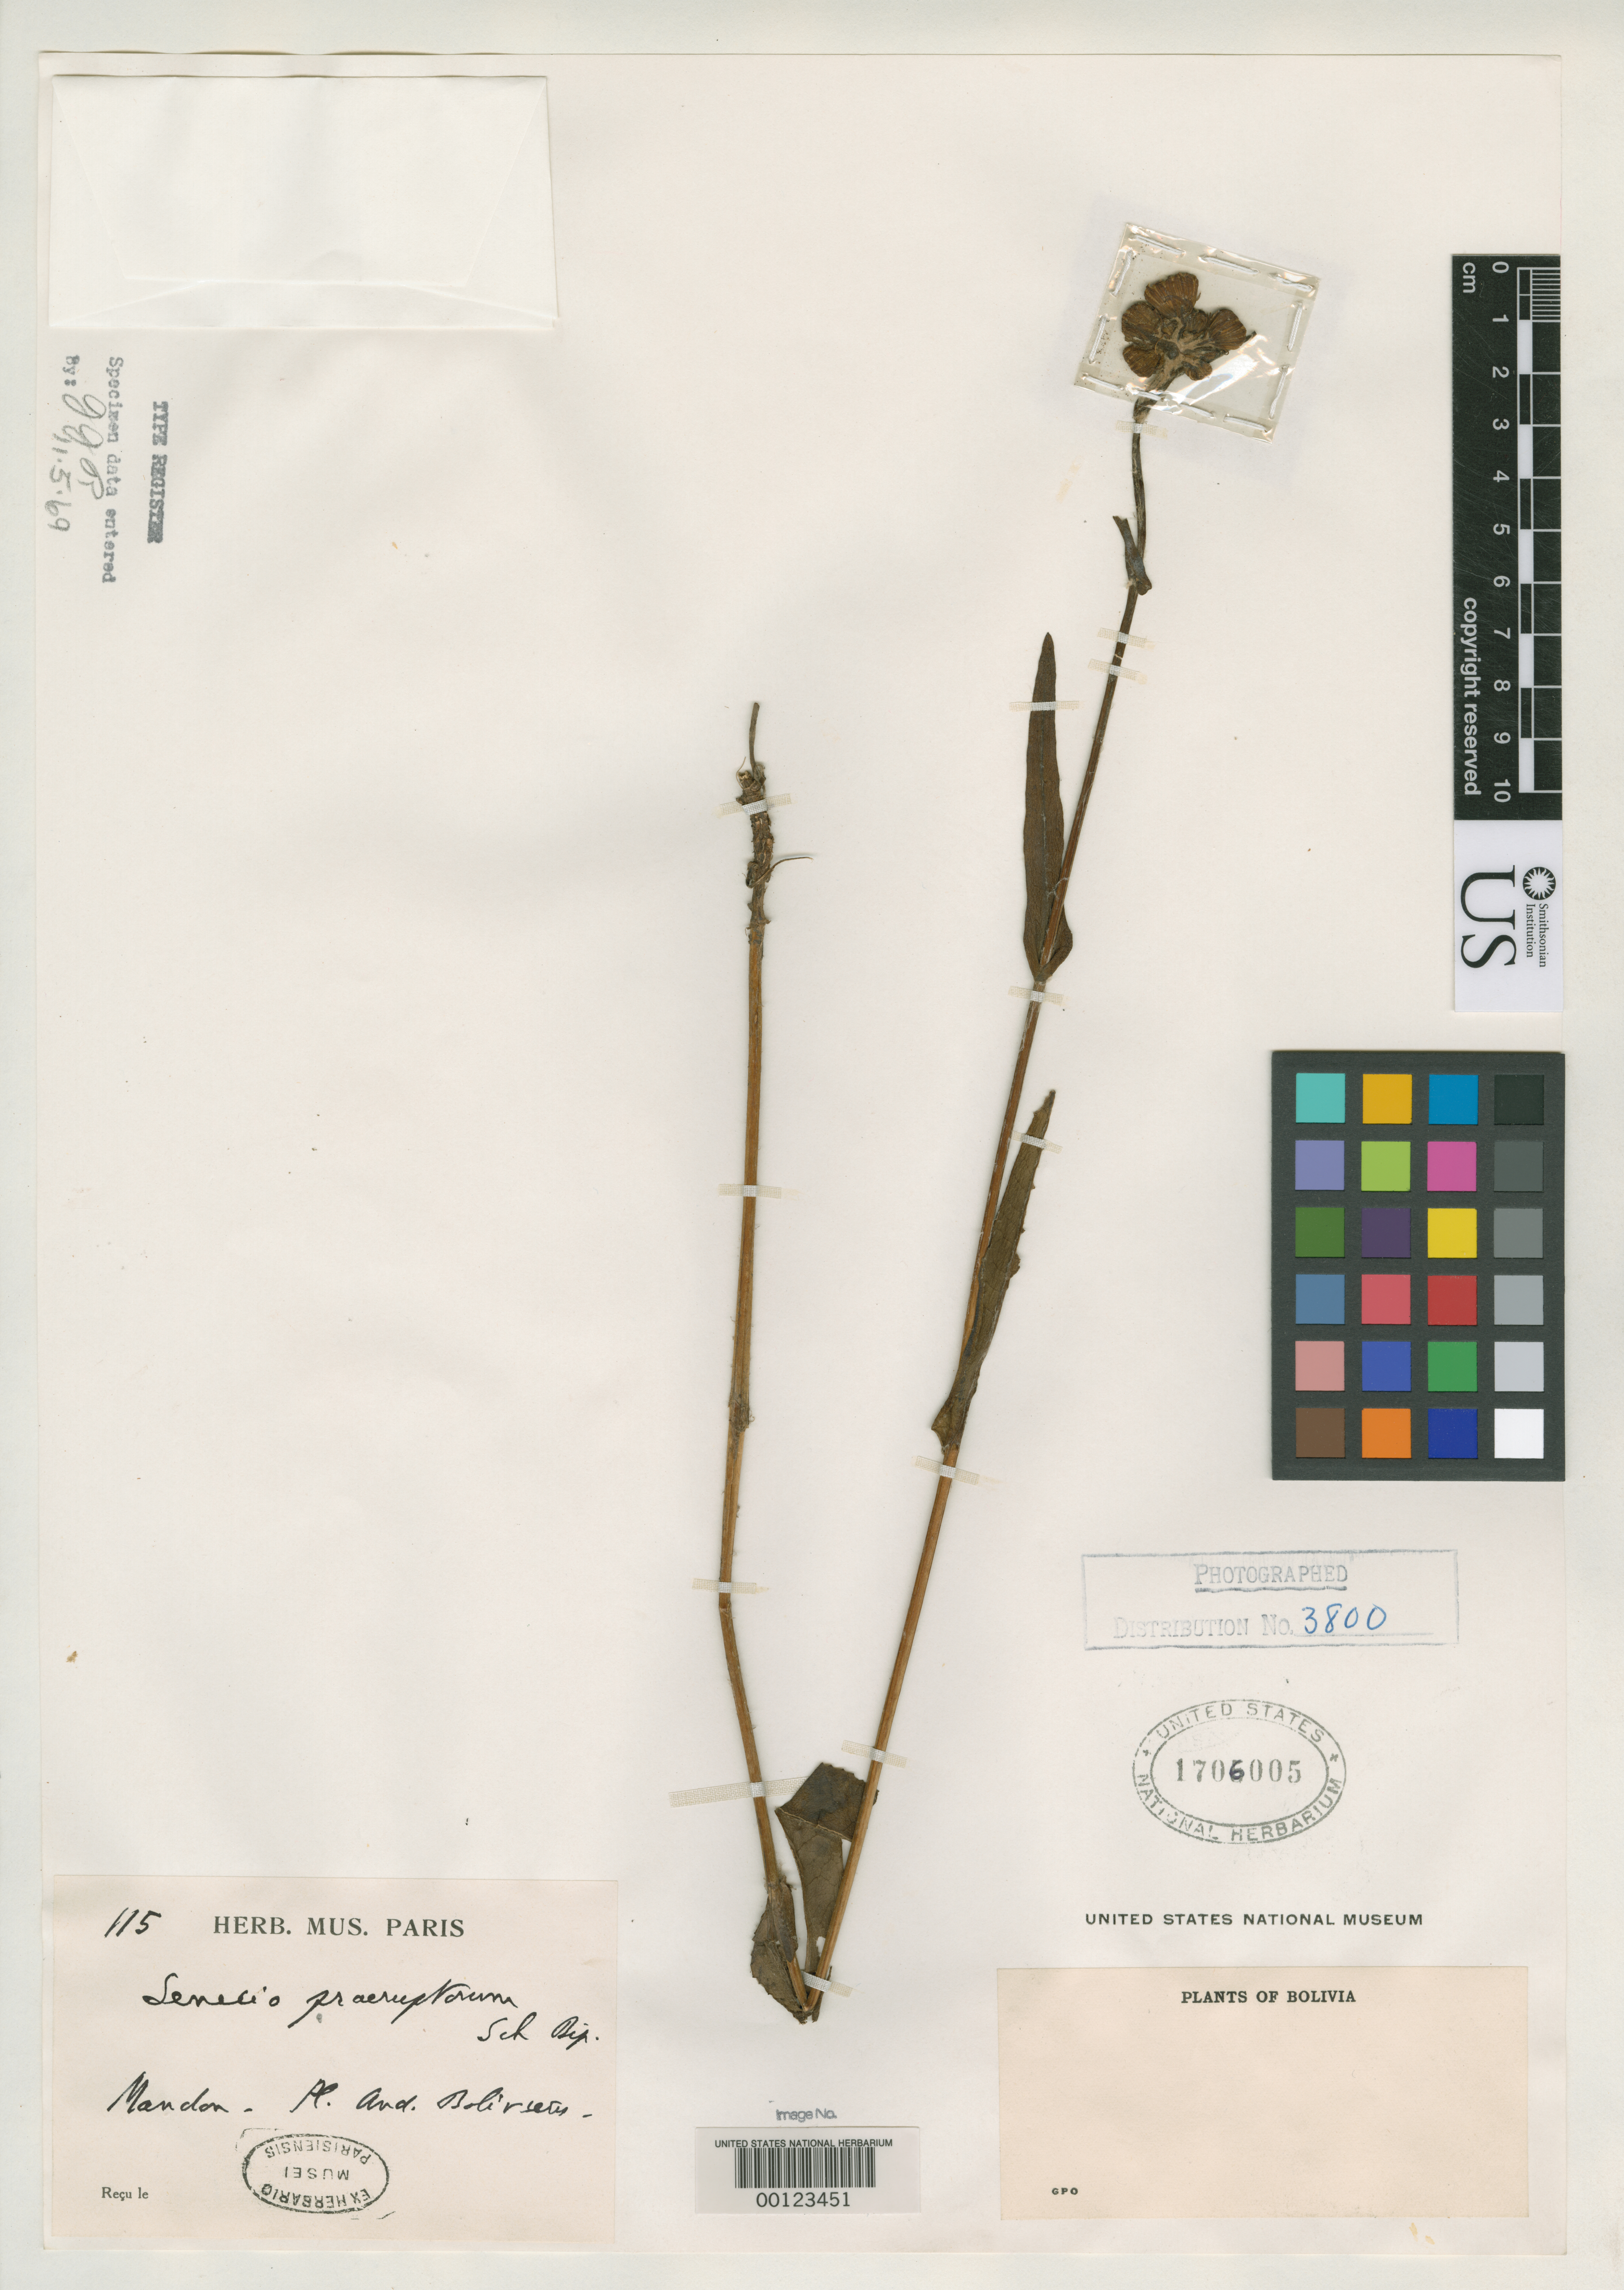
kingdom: Plantae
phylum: Tracheophyta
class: Magnoliopsida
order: Asterales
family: Asteraceae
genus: Senecio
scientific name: Senecio praeruptorum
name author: Sch. Bip. ex Klatt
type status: Type Collection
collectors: G. Mandon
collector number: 115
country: Bolivia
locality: Mapiri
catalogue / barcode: US 1706005